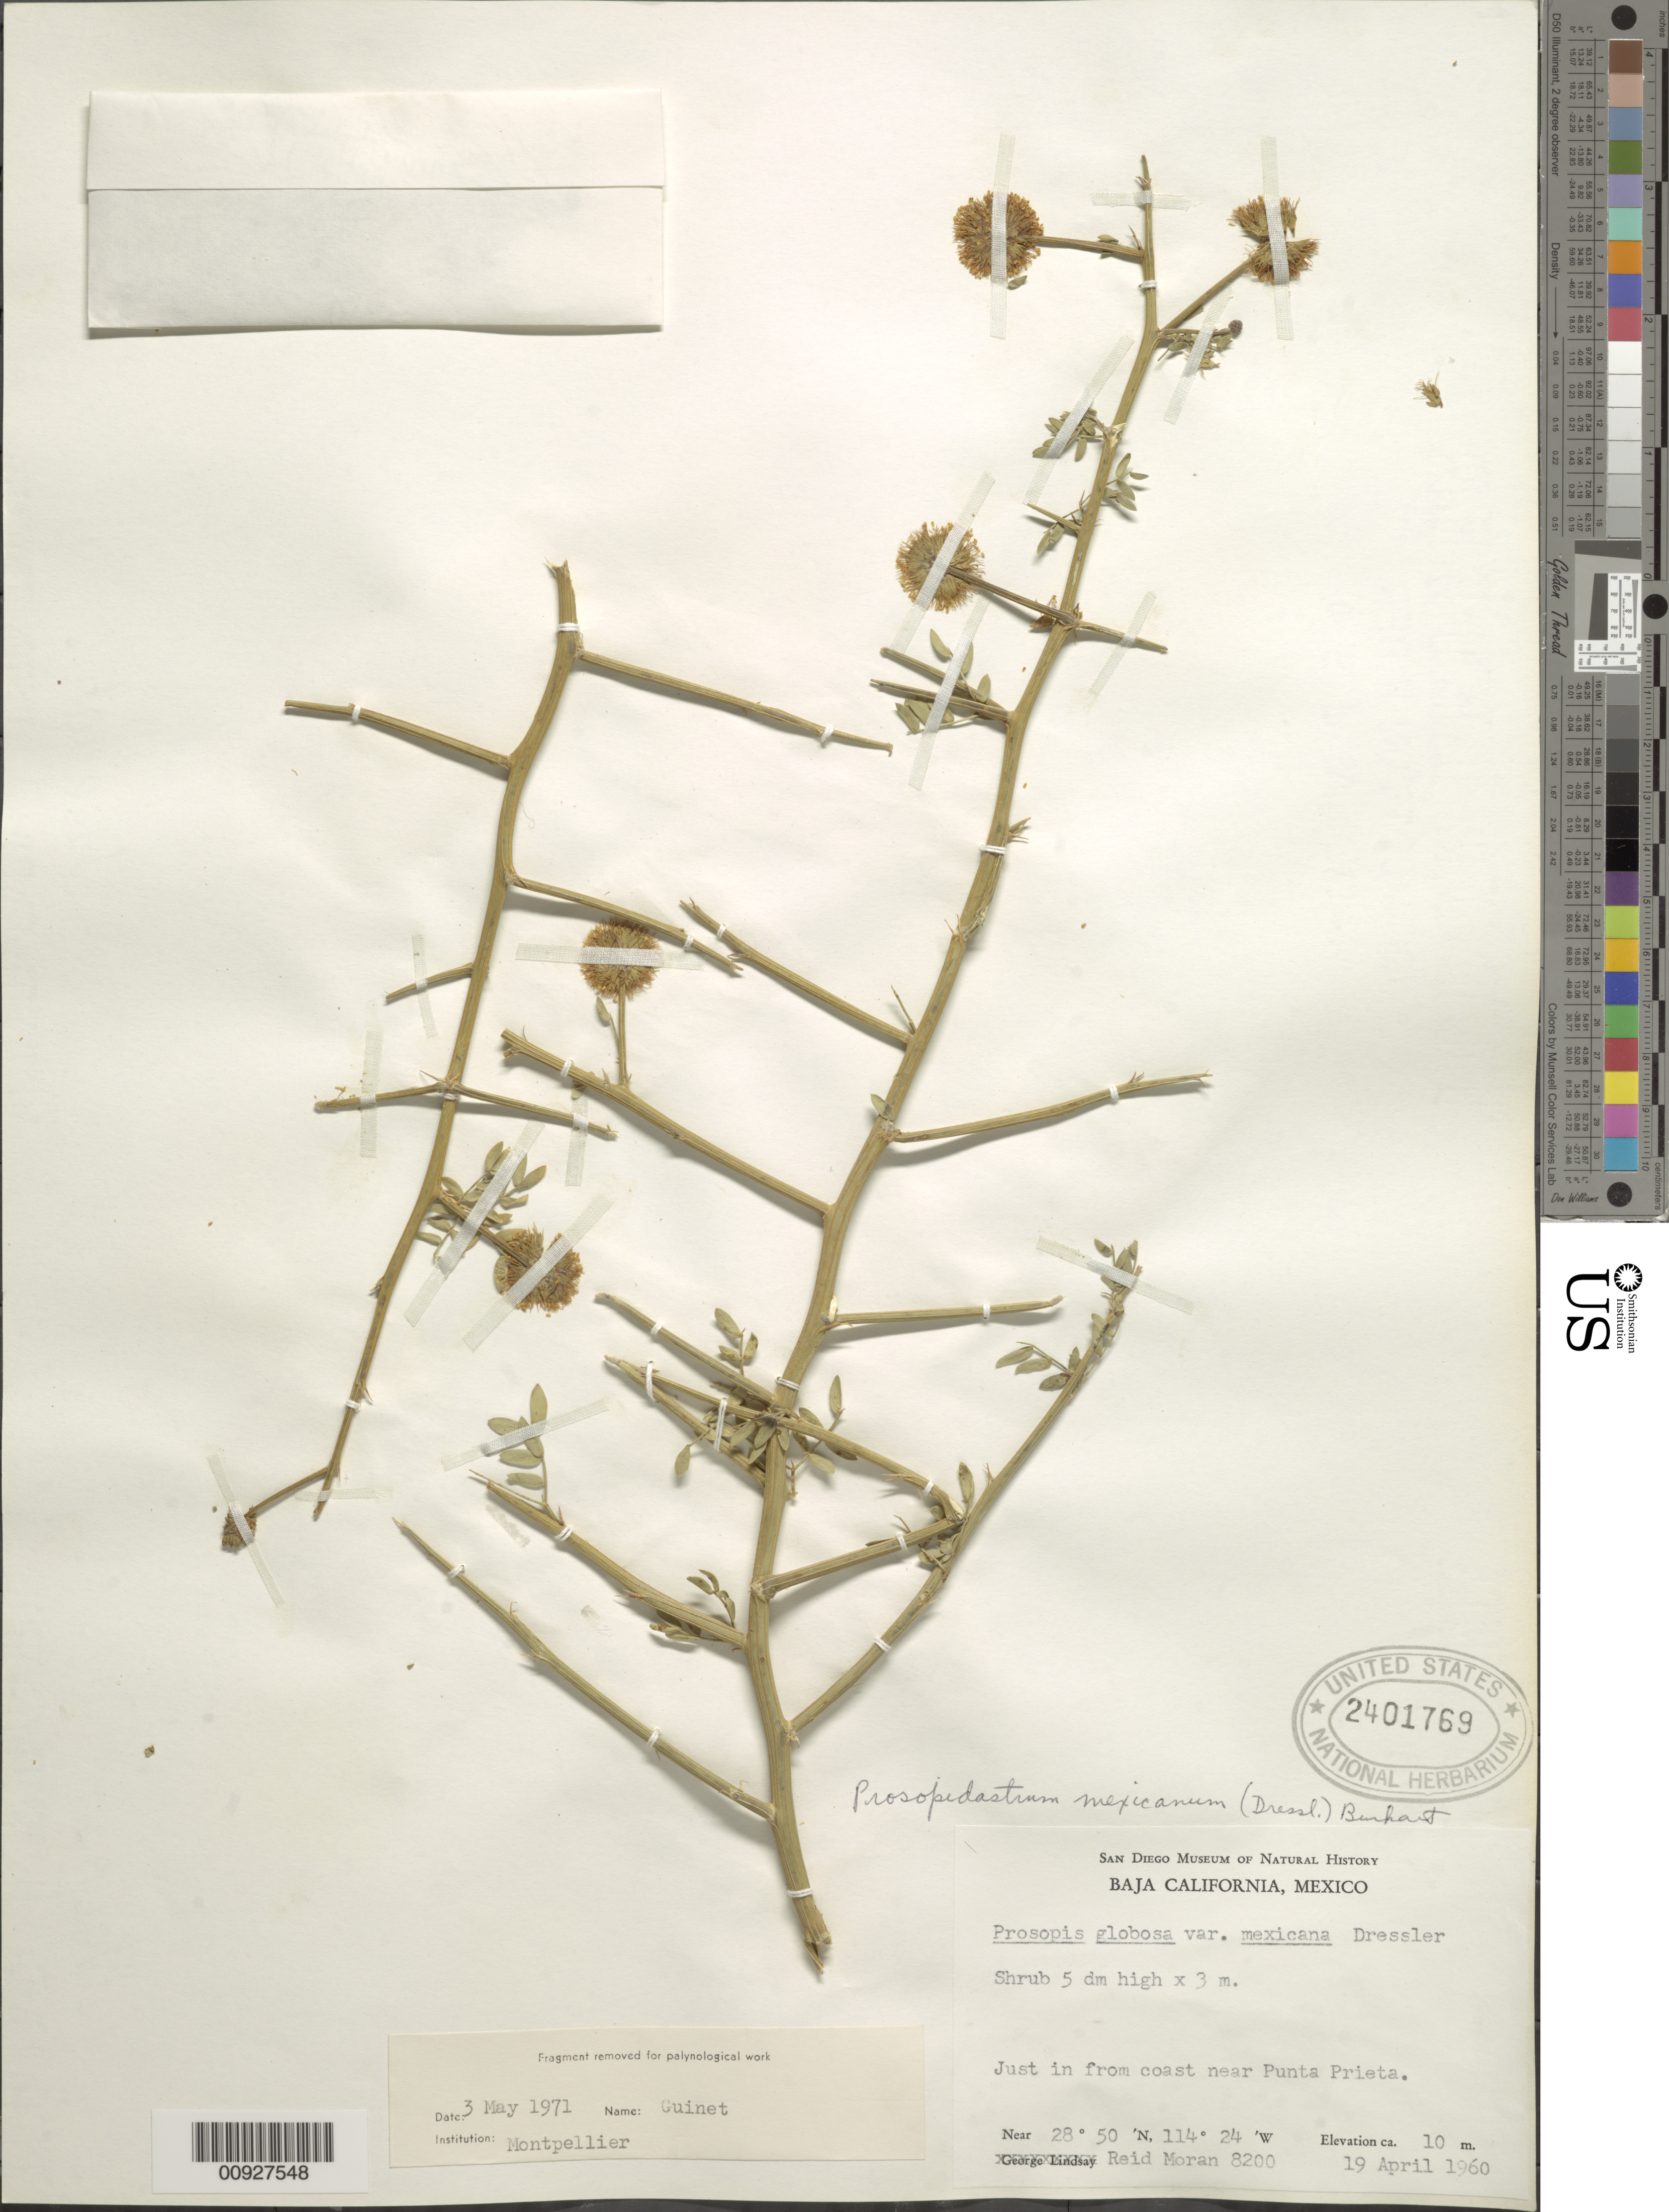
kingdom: Plantae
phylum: Tracheophyta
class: Magnoliopsida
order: Fabales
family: Fabaceae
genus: Prosopidastrum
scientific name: Prosopidastrum mexicanum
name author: (Dressler) Burkart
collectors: R. V. Moran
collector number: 8200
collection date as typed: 19 Apr 1960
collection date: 1960-04-19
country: Mexico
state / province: Baja California Norte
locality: Just in from coast near Punta Prieta.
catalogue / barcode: US 2401769